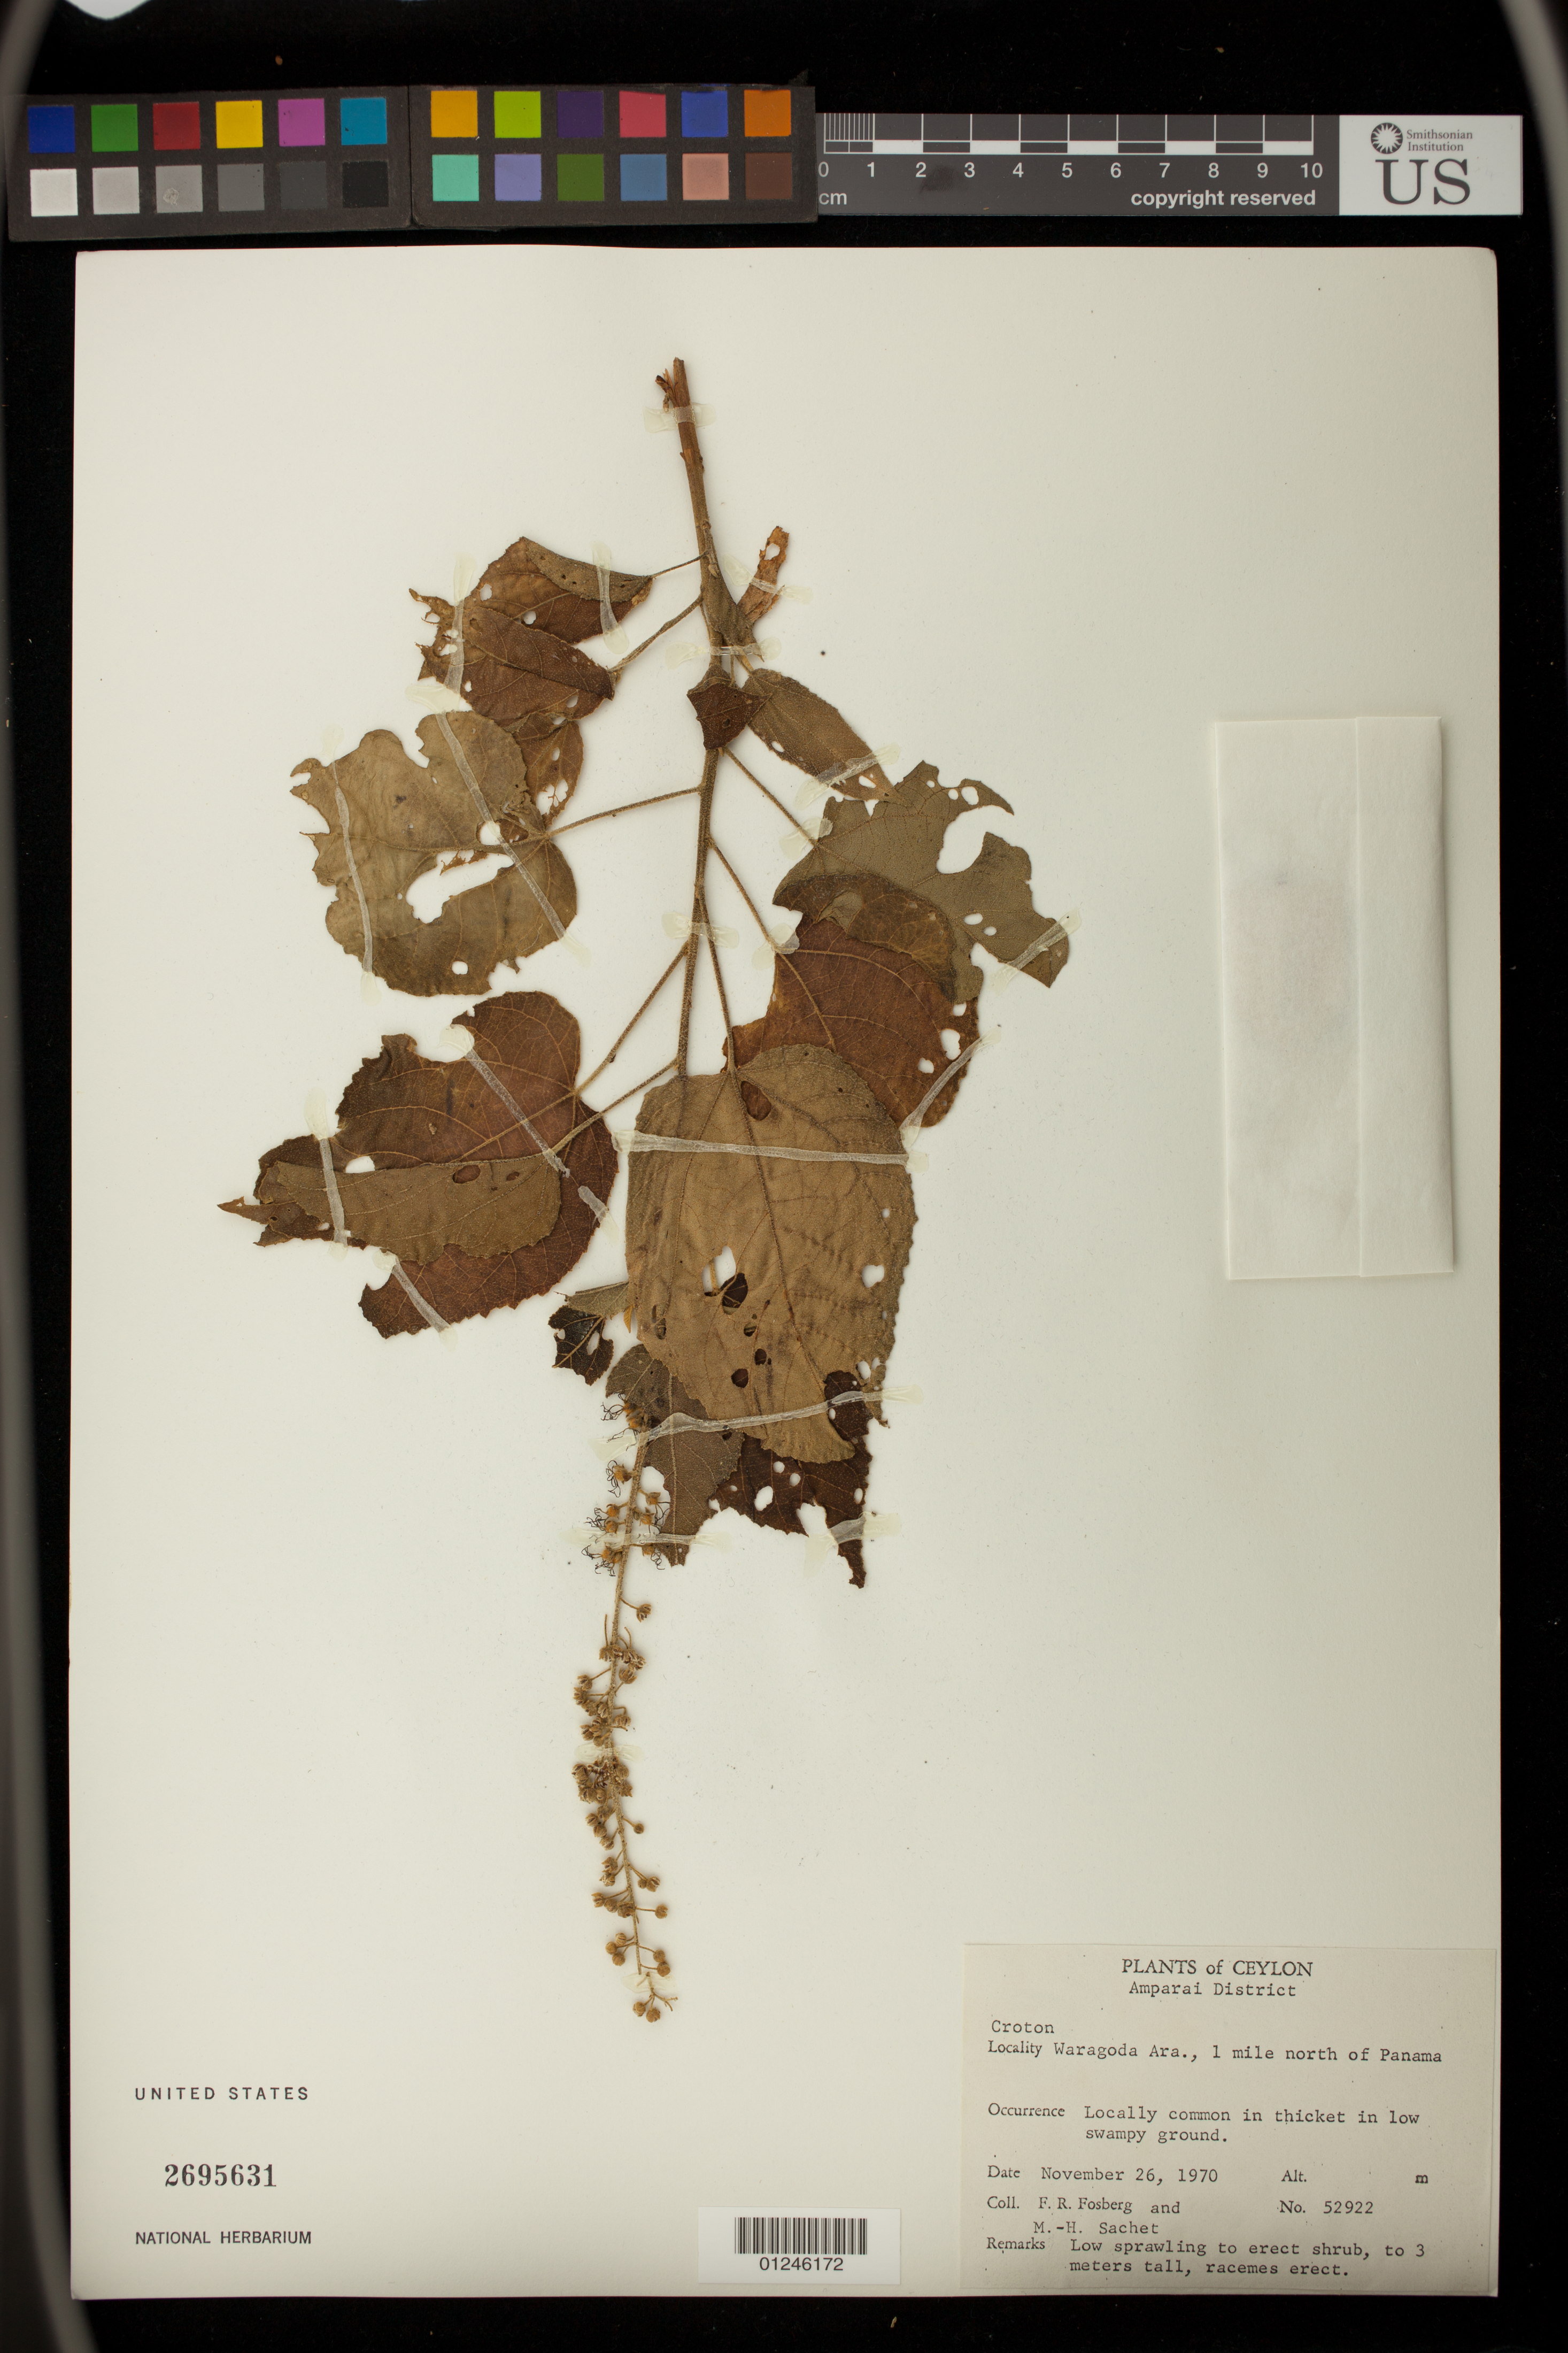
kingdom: Plantae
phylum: Tracheophyta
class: Magnoliopsida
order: Malpighiales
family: Euphorbiaceae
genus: Croton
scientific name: Croton sp.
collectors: F. R. Fosberg & M.-H. Sachet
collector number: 52922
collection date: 1970-11-26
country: Sri Lanka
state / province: Eastern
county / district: Ampara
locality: Waragoda Ara., 1 mile north of Panama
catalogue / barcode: US 2695631